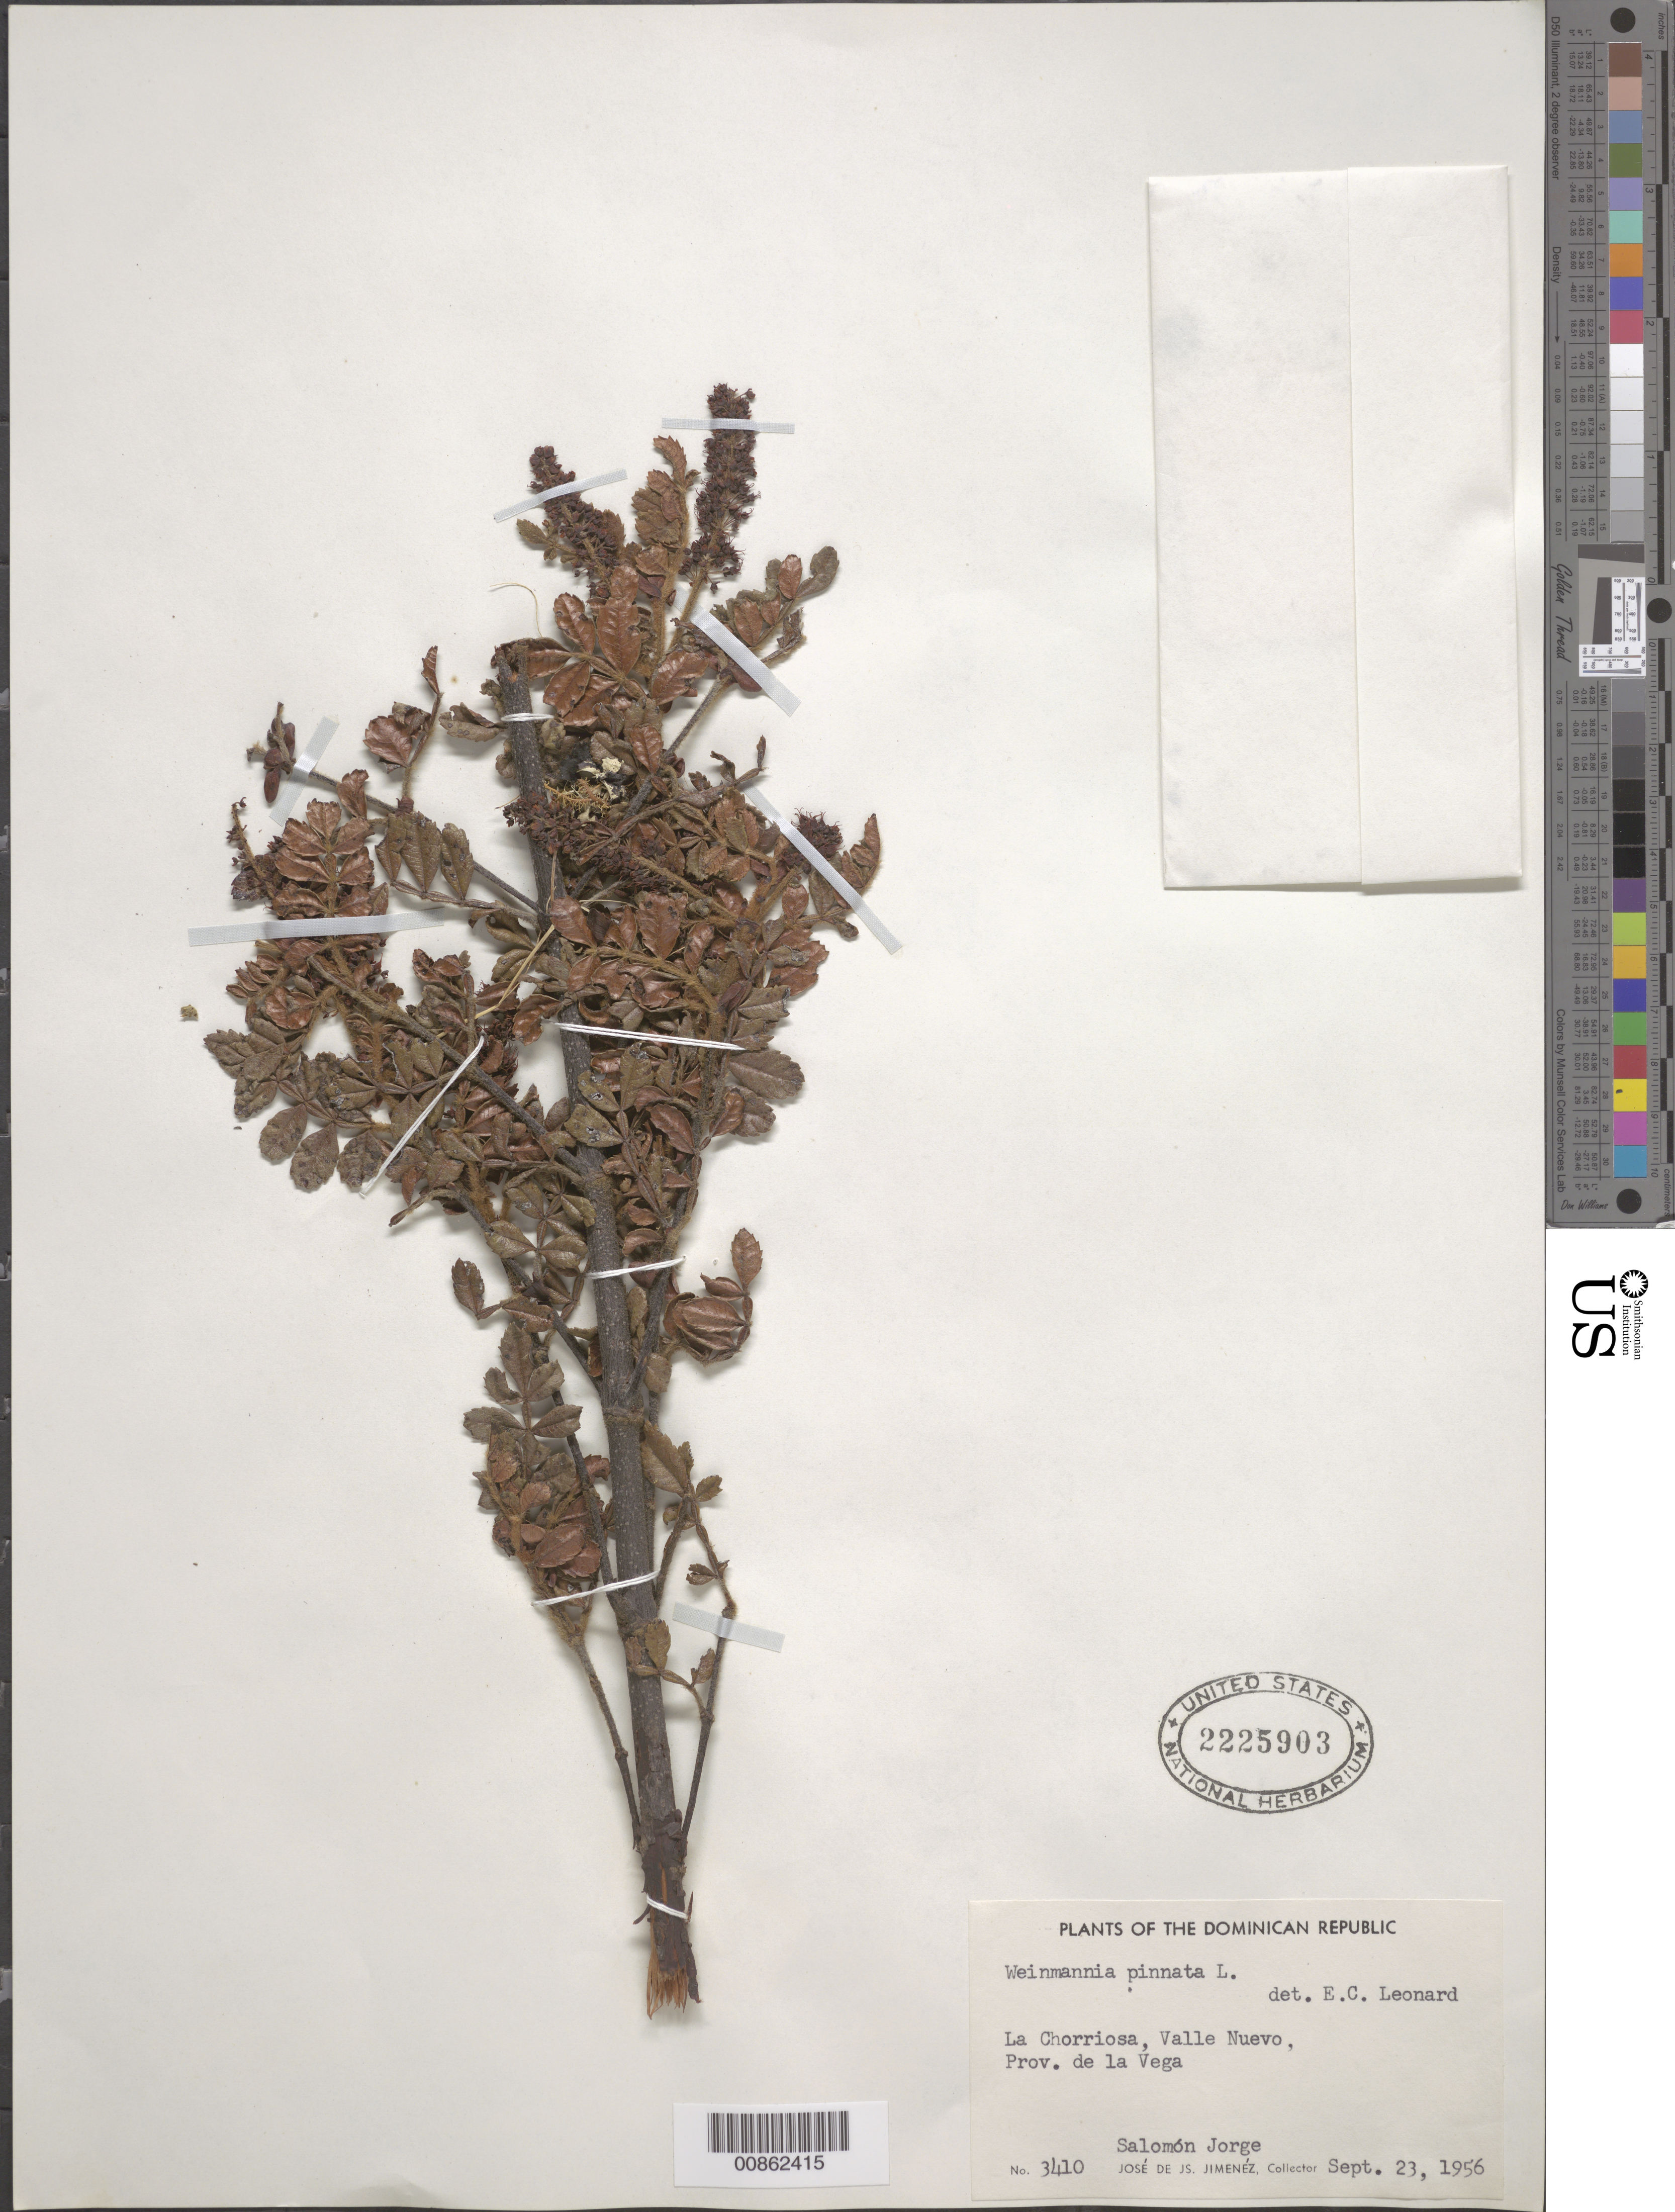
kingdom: Plantae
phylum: Tracheophyta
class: Magnoliopsida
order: Oxalidales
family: Cunoniaceae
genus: Weinmannia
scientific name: Weinmannia pinnata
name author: L.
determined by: Leonard, Emery C., (US)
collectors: J. J. Jiménez Almonte & J. Salomón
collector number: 3410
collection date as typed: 23 Sep 1956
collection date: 1956-09-23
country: Dominican Republic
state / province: La Vega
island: Hispaniola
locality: La Chorriosa, Valle Nuevo.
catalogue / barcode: US 2225903